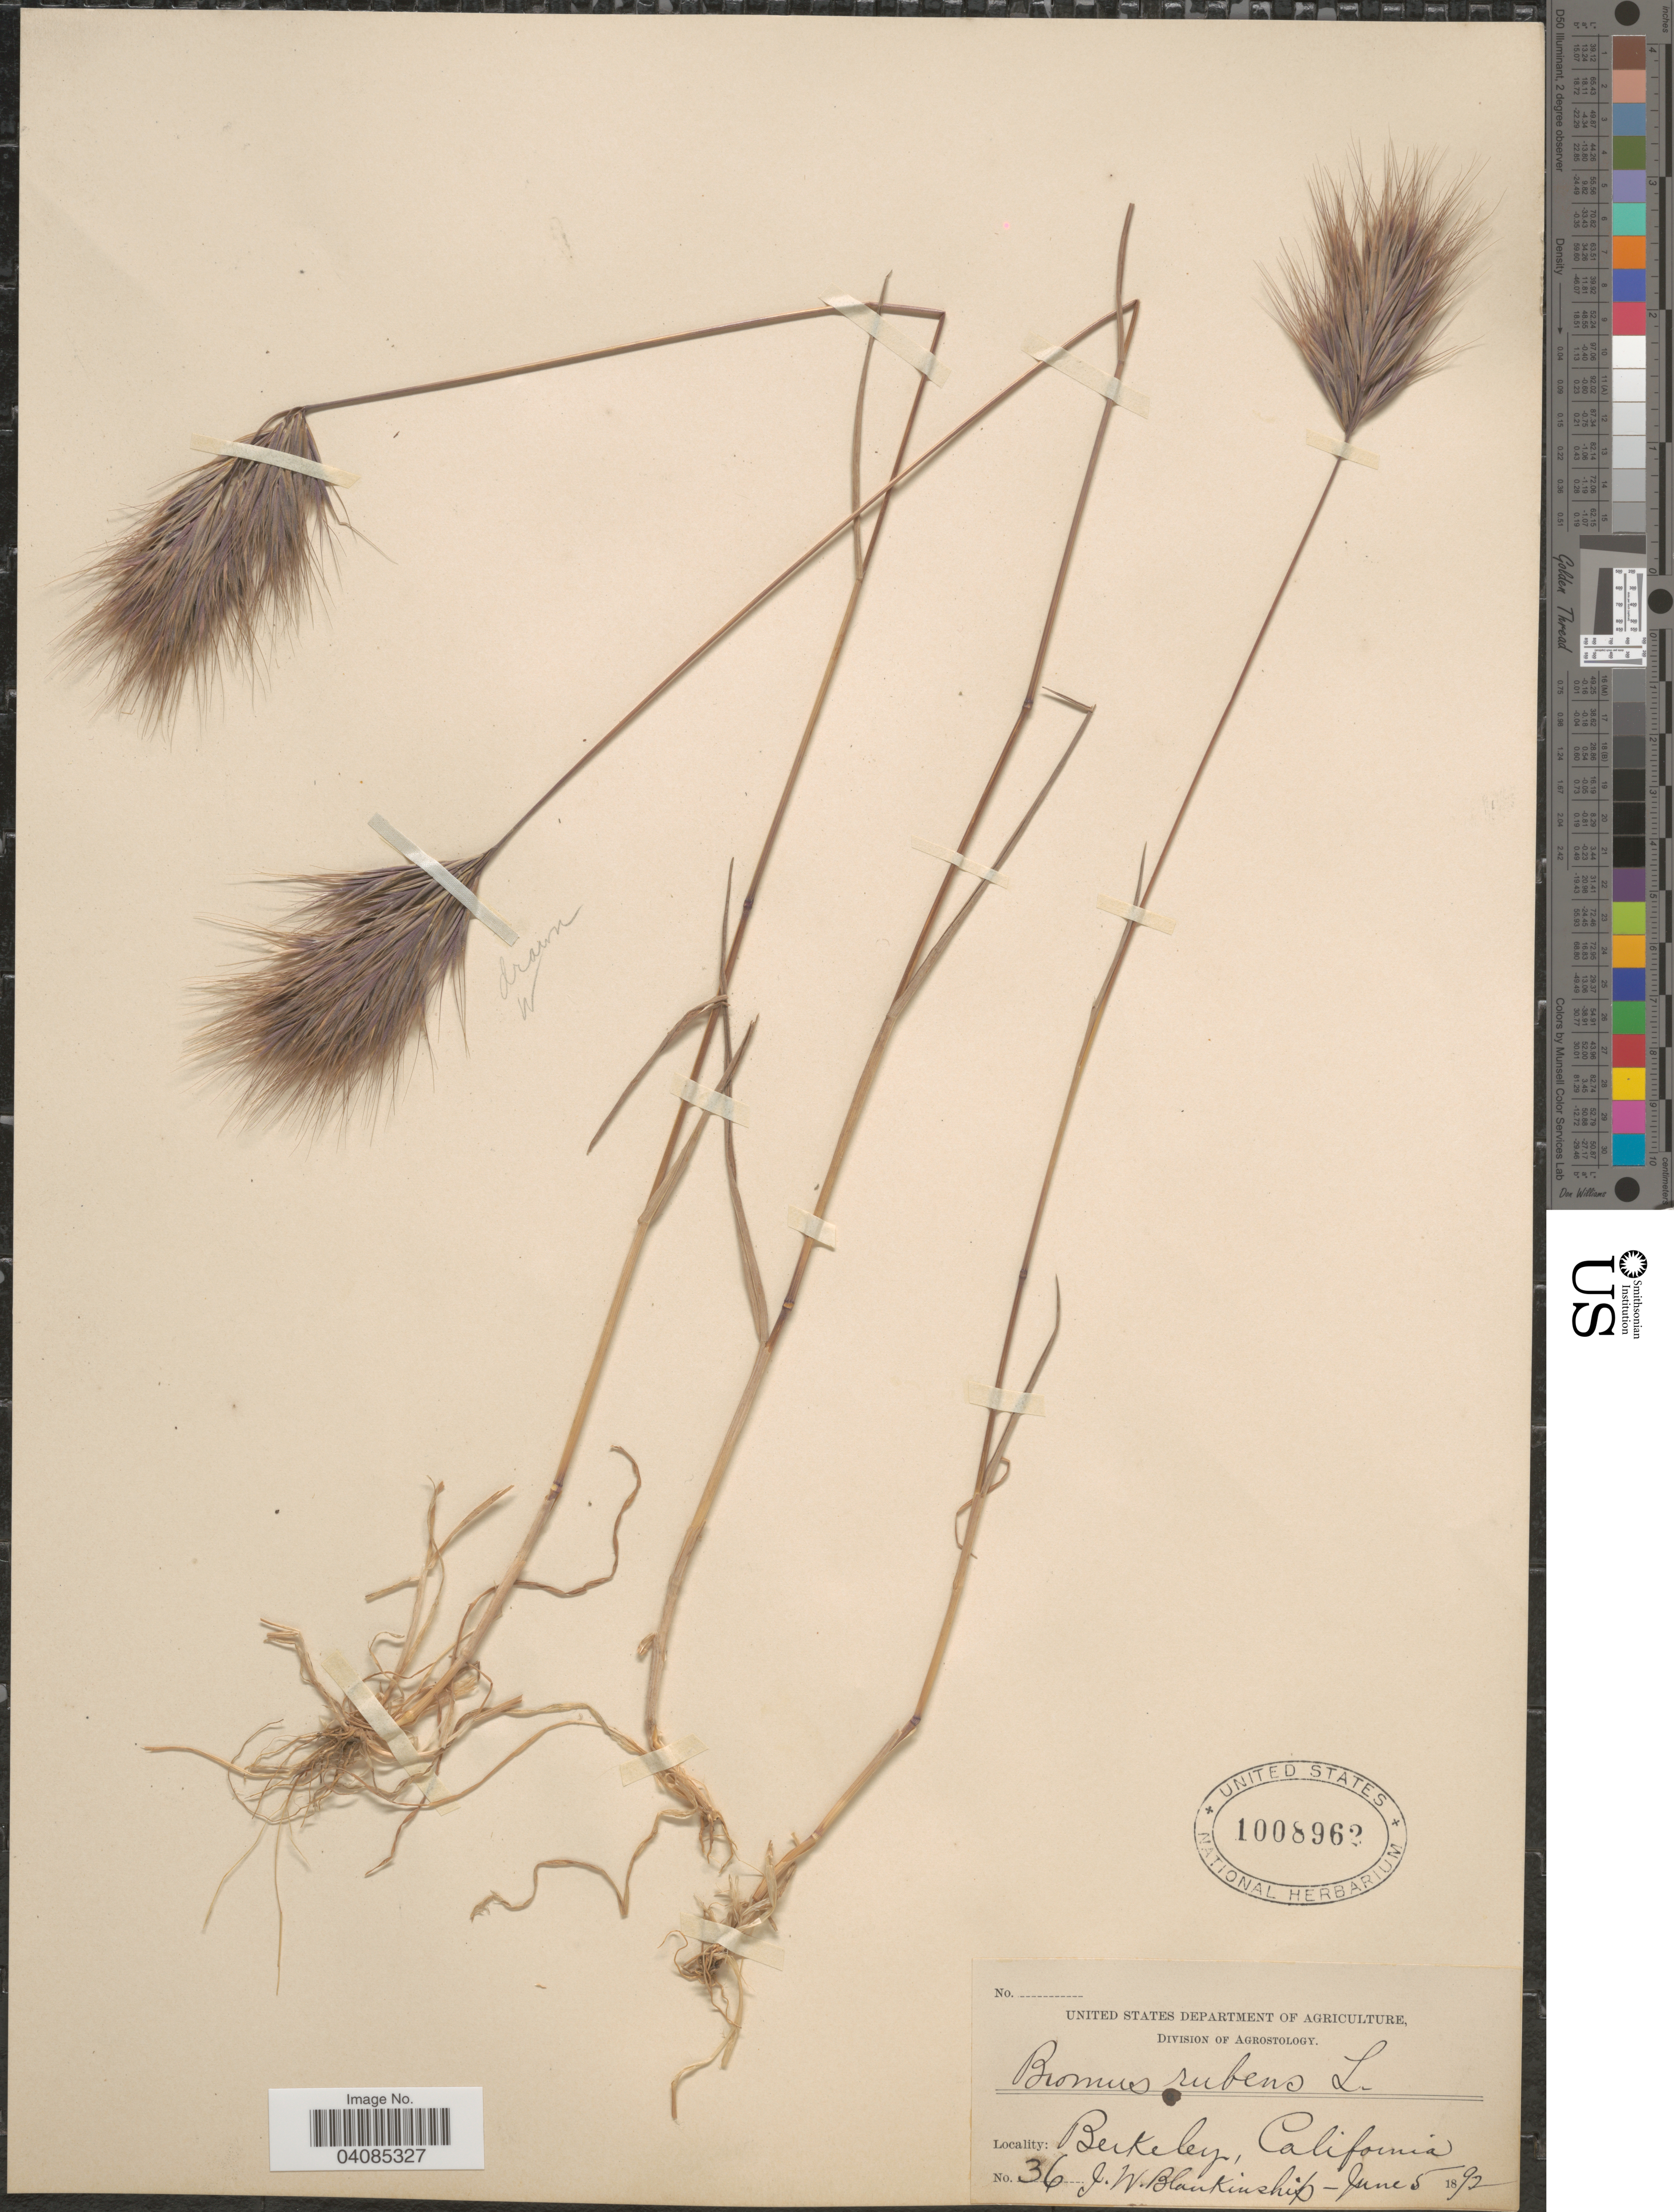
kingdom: Plantae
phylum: Tracheophyta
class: Liliopsida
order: Poales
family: Poaceae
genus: Bromus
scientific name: Bromus rubens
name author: L.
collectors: J. W. Blankinship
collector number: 36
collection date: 1892-06-05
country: United States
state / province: California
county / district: Alameda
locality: Berkeley.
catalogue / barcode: US 1008962